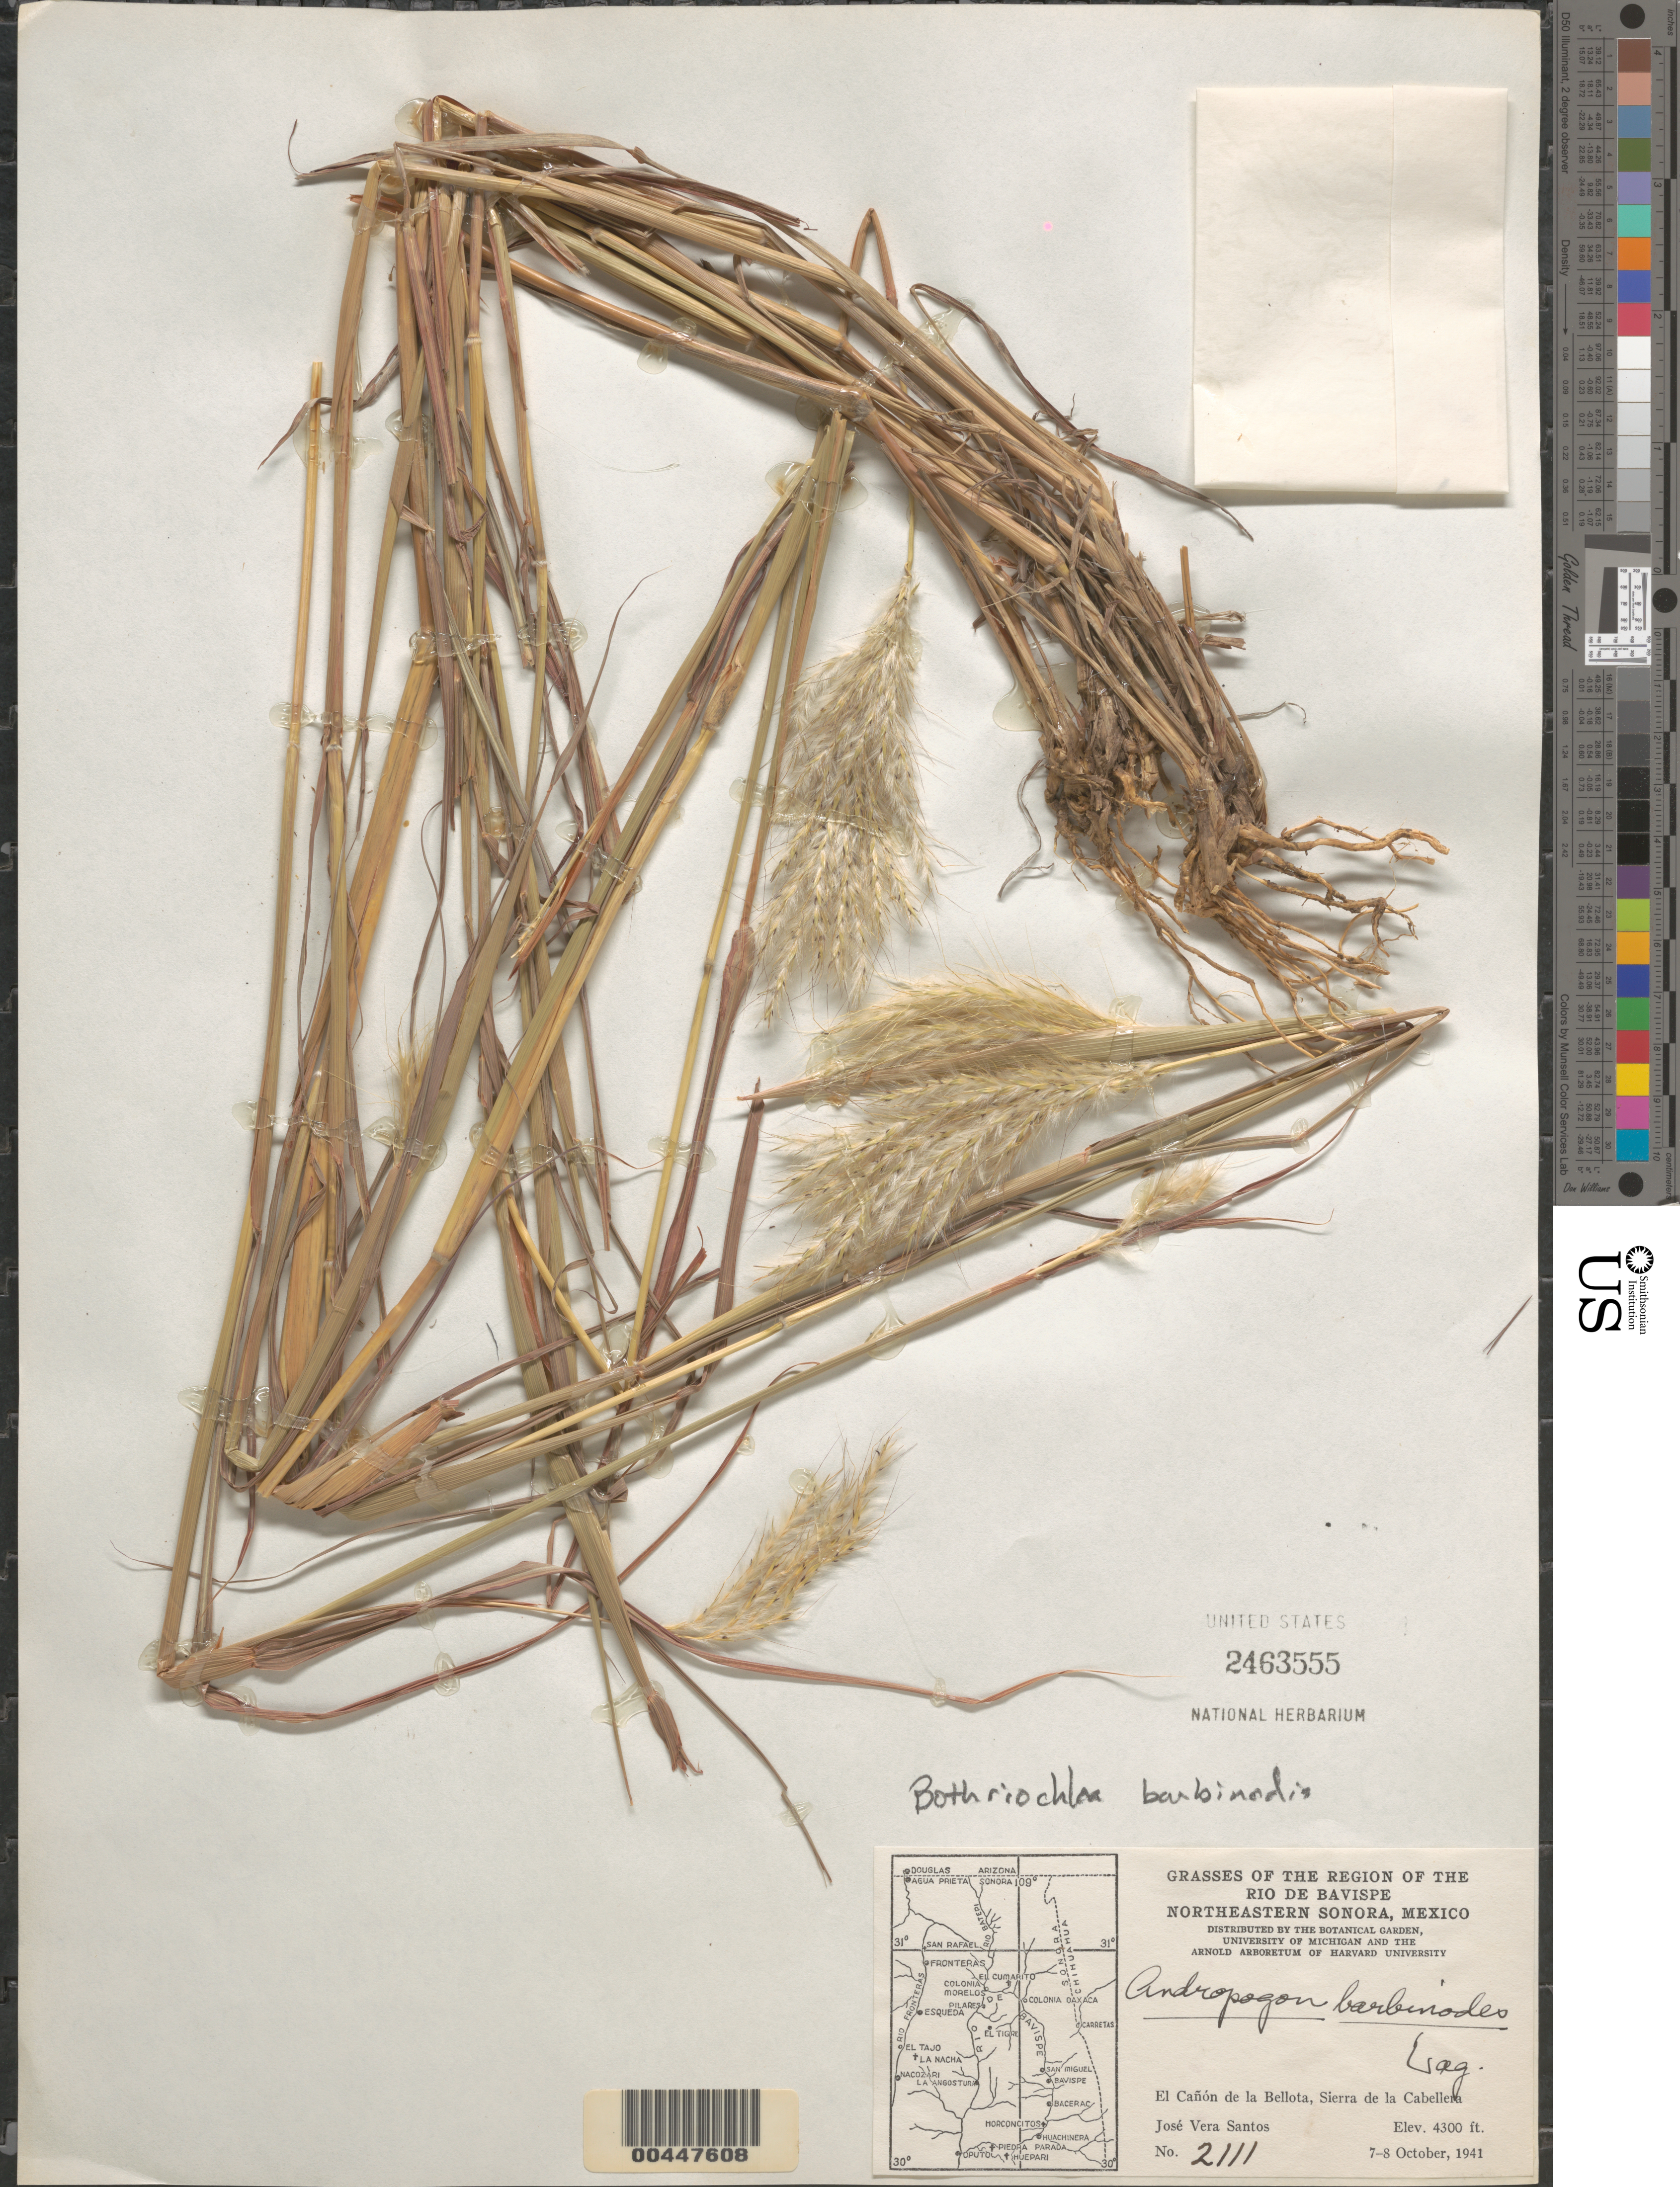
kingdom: Plantae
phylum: Tracheophyta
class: Liliopsida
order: Poales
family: Poaceae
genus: Andropogon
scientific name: Andropogon barbinodis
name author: Lag.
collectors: J. V. Santos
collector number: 2111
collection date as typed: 7 Oct 1941 to 8 Oct 1941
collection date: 1941-10-07/1941-10-08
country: Mexico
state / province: Sonora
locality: NE Sonora, region of the Rio Bavispe, El Cañón de la Bellota, Sierra de la Cabellera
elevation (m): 1311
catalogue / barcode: US 2463555